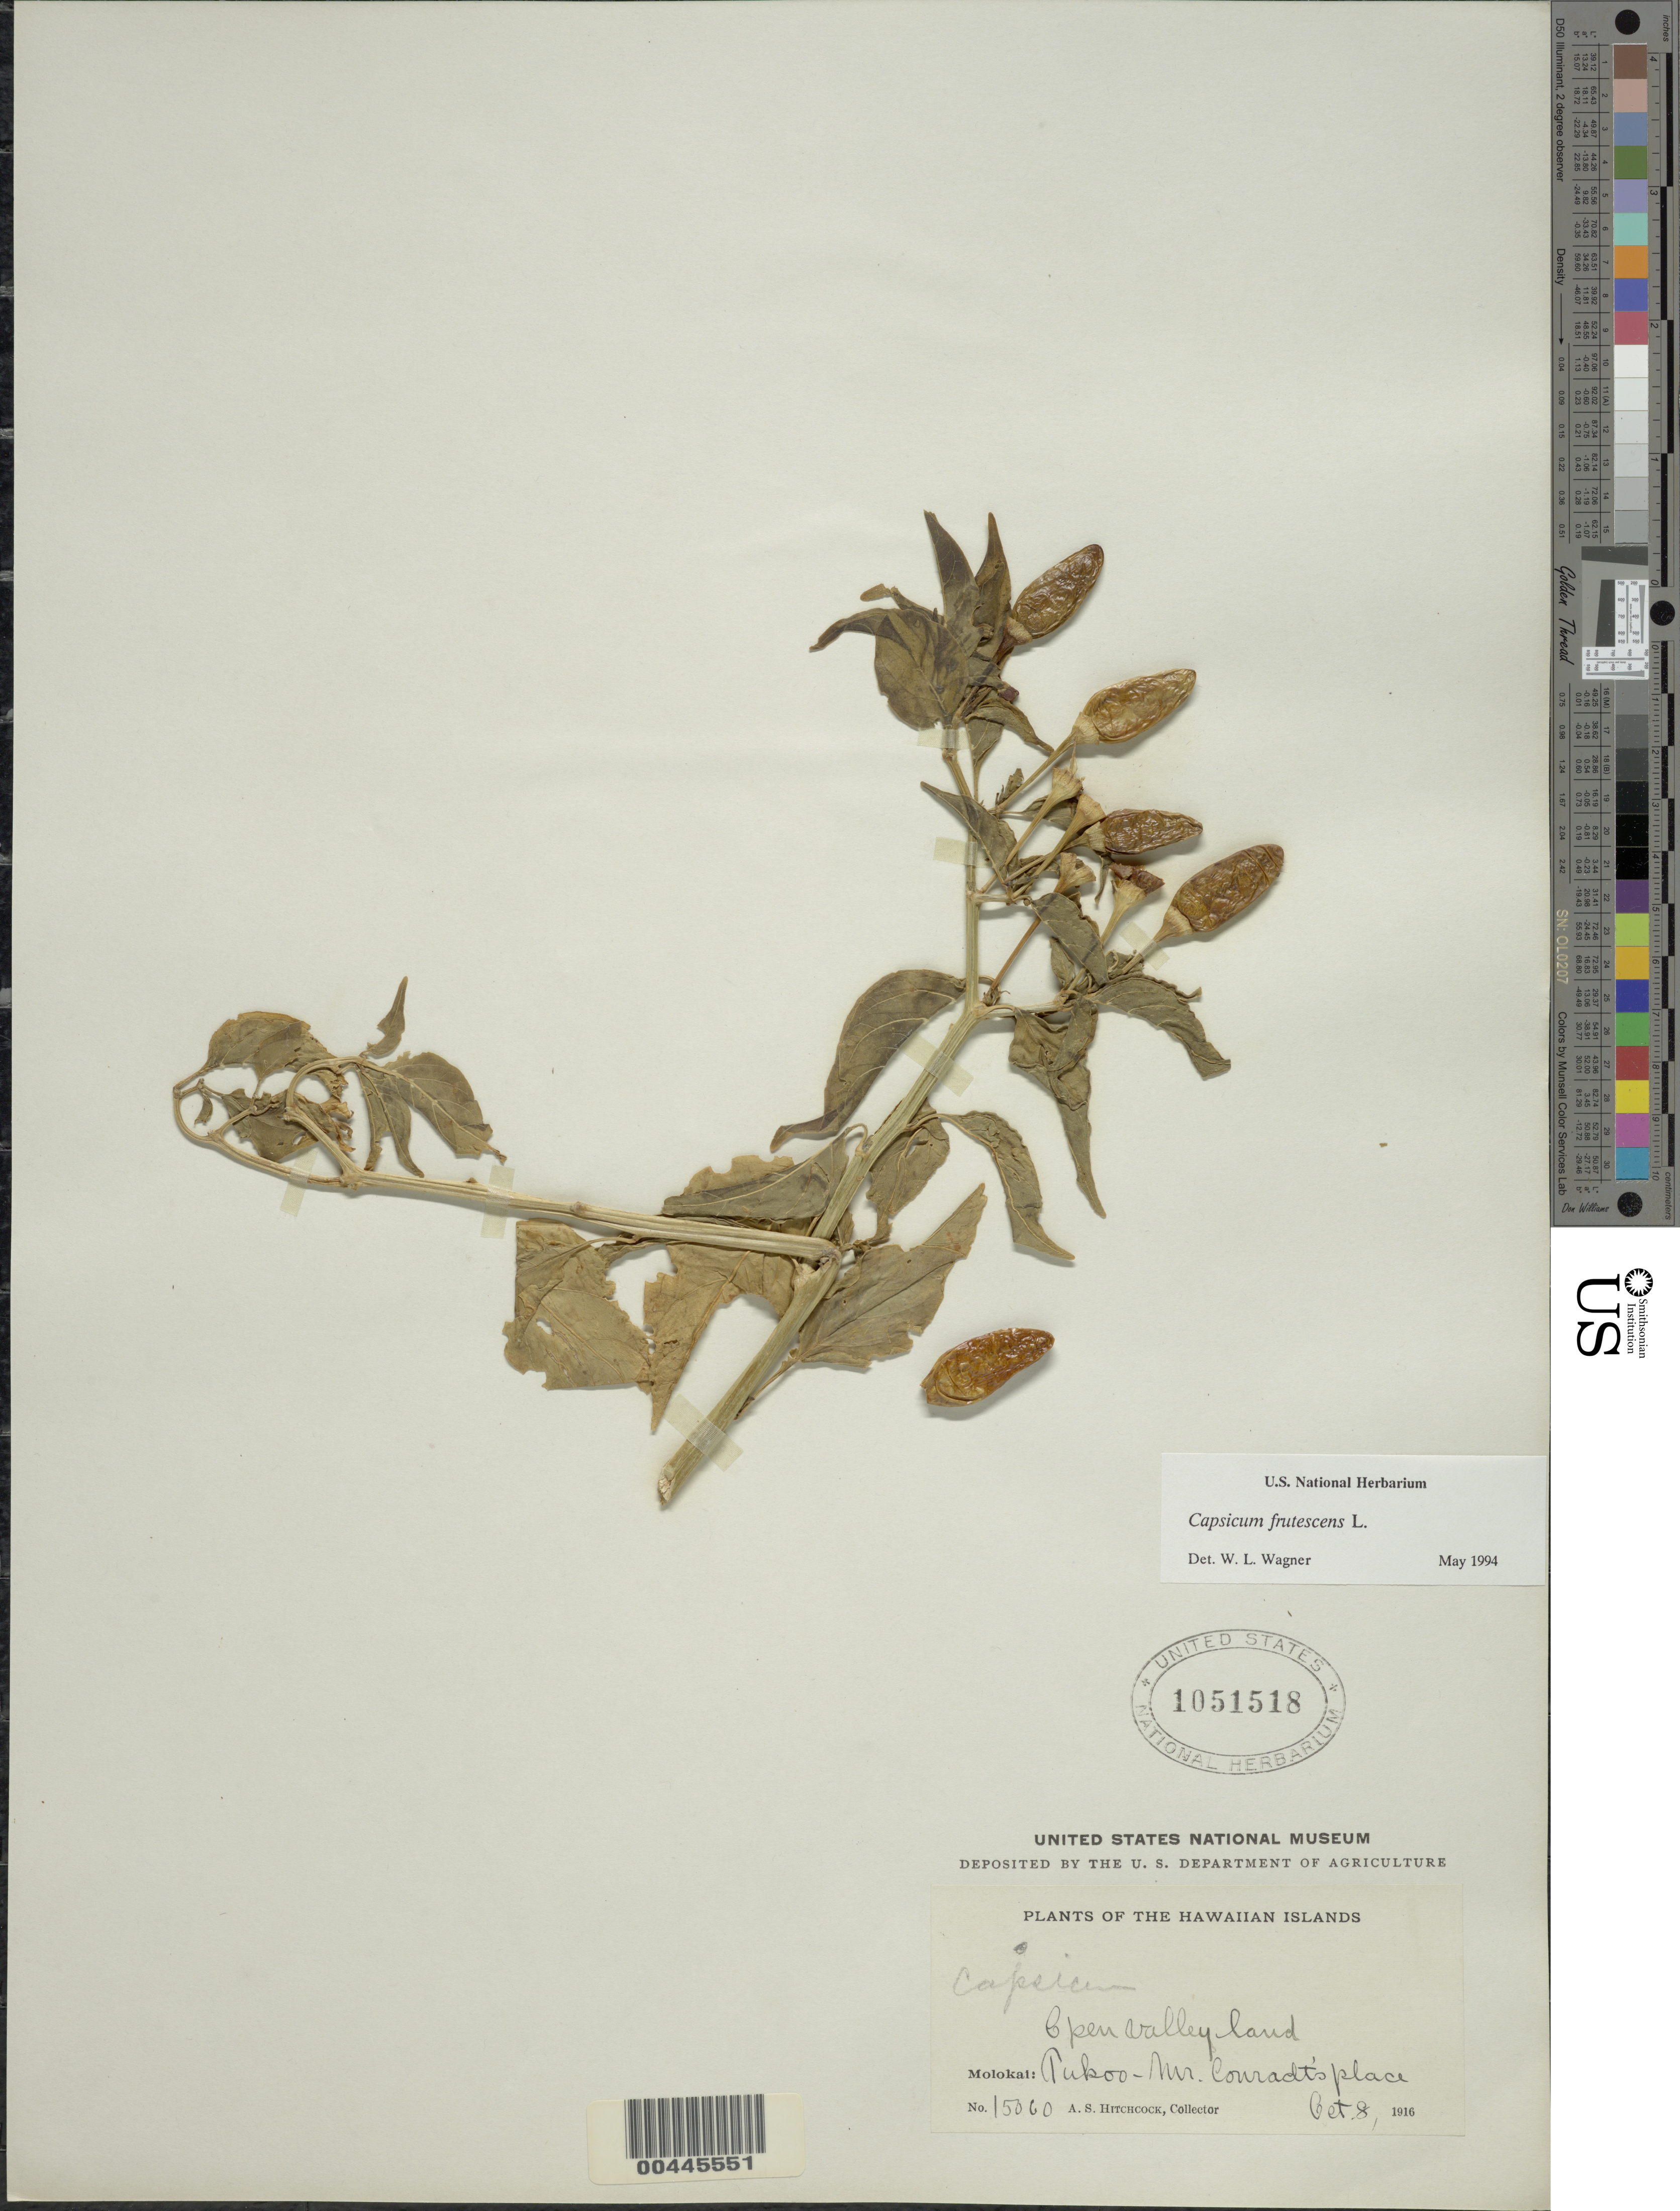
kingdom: Plantae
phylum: Tracheophyta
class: Magnoliopsida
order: Solanales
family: Solanaceae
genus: Capsicum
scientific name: Capsicum frutescens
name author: L.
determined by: Wagner, W. L., (BOT), Smithsonian Institution - National Museum of Natural History (UNITED STATES)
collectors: A. S. Hitchcock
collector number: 15060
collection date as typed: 8 Oct 1916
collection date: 1916-10-08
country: United States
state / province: Hawaii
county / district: Maui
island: Moloka'i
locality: Pukoo, Mr. Conradt's place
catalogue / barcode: US 1051518